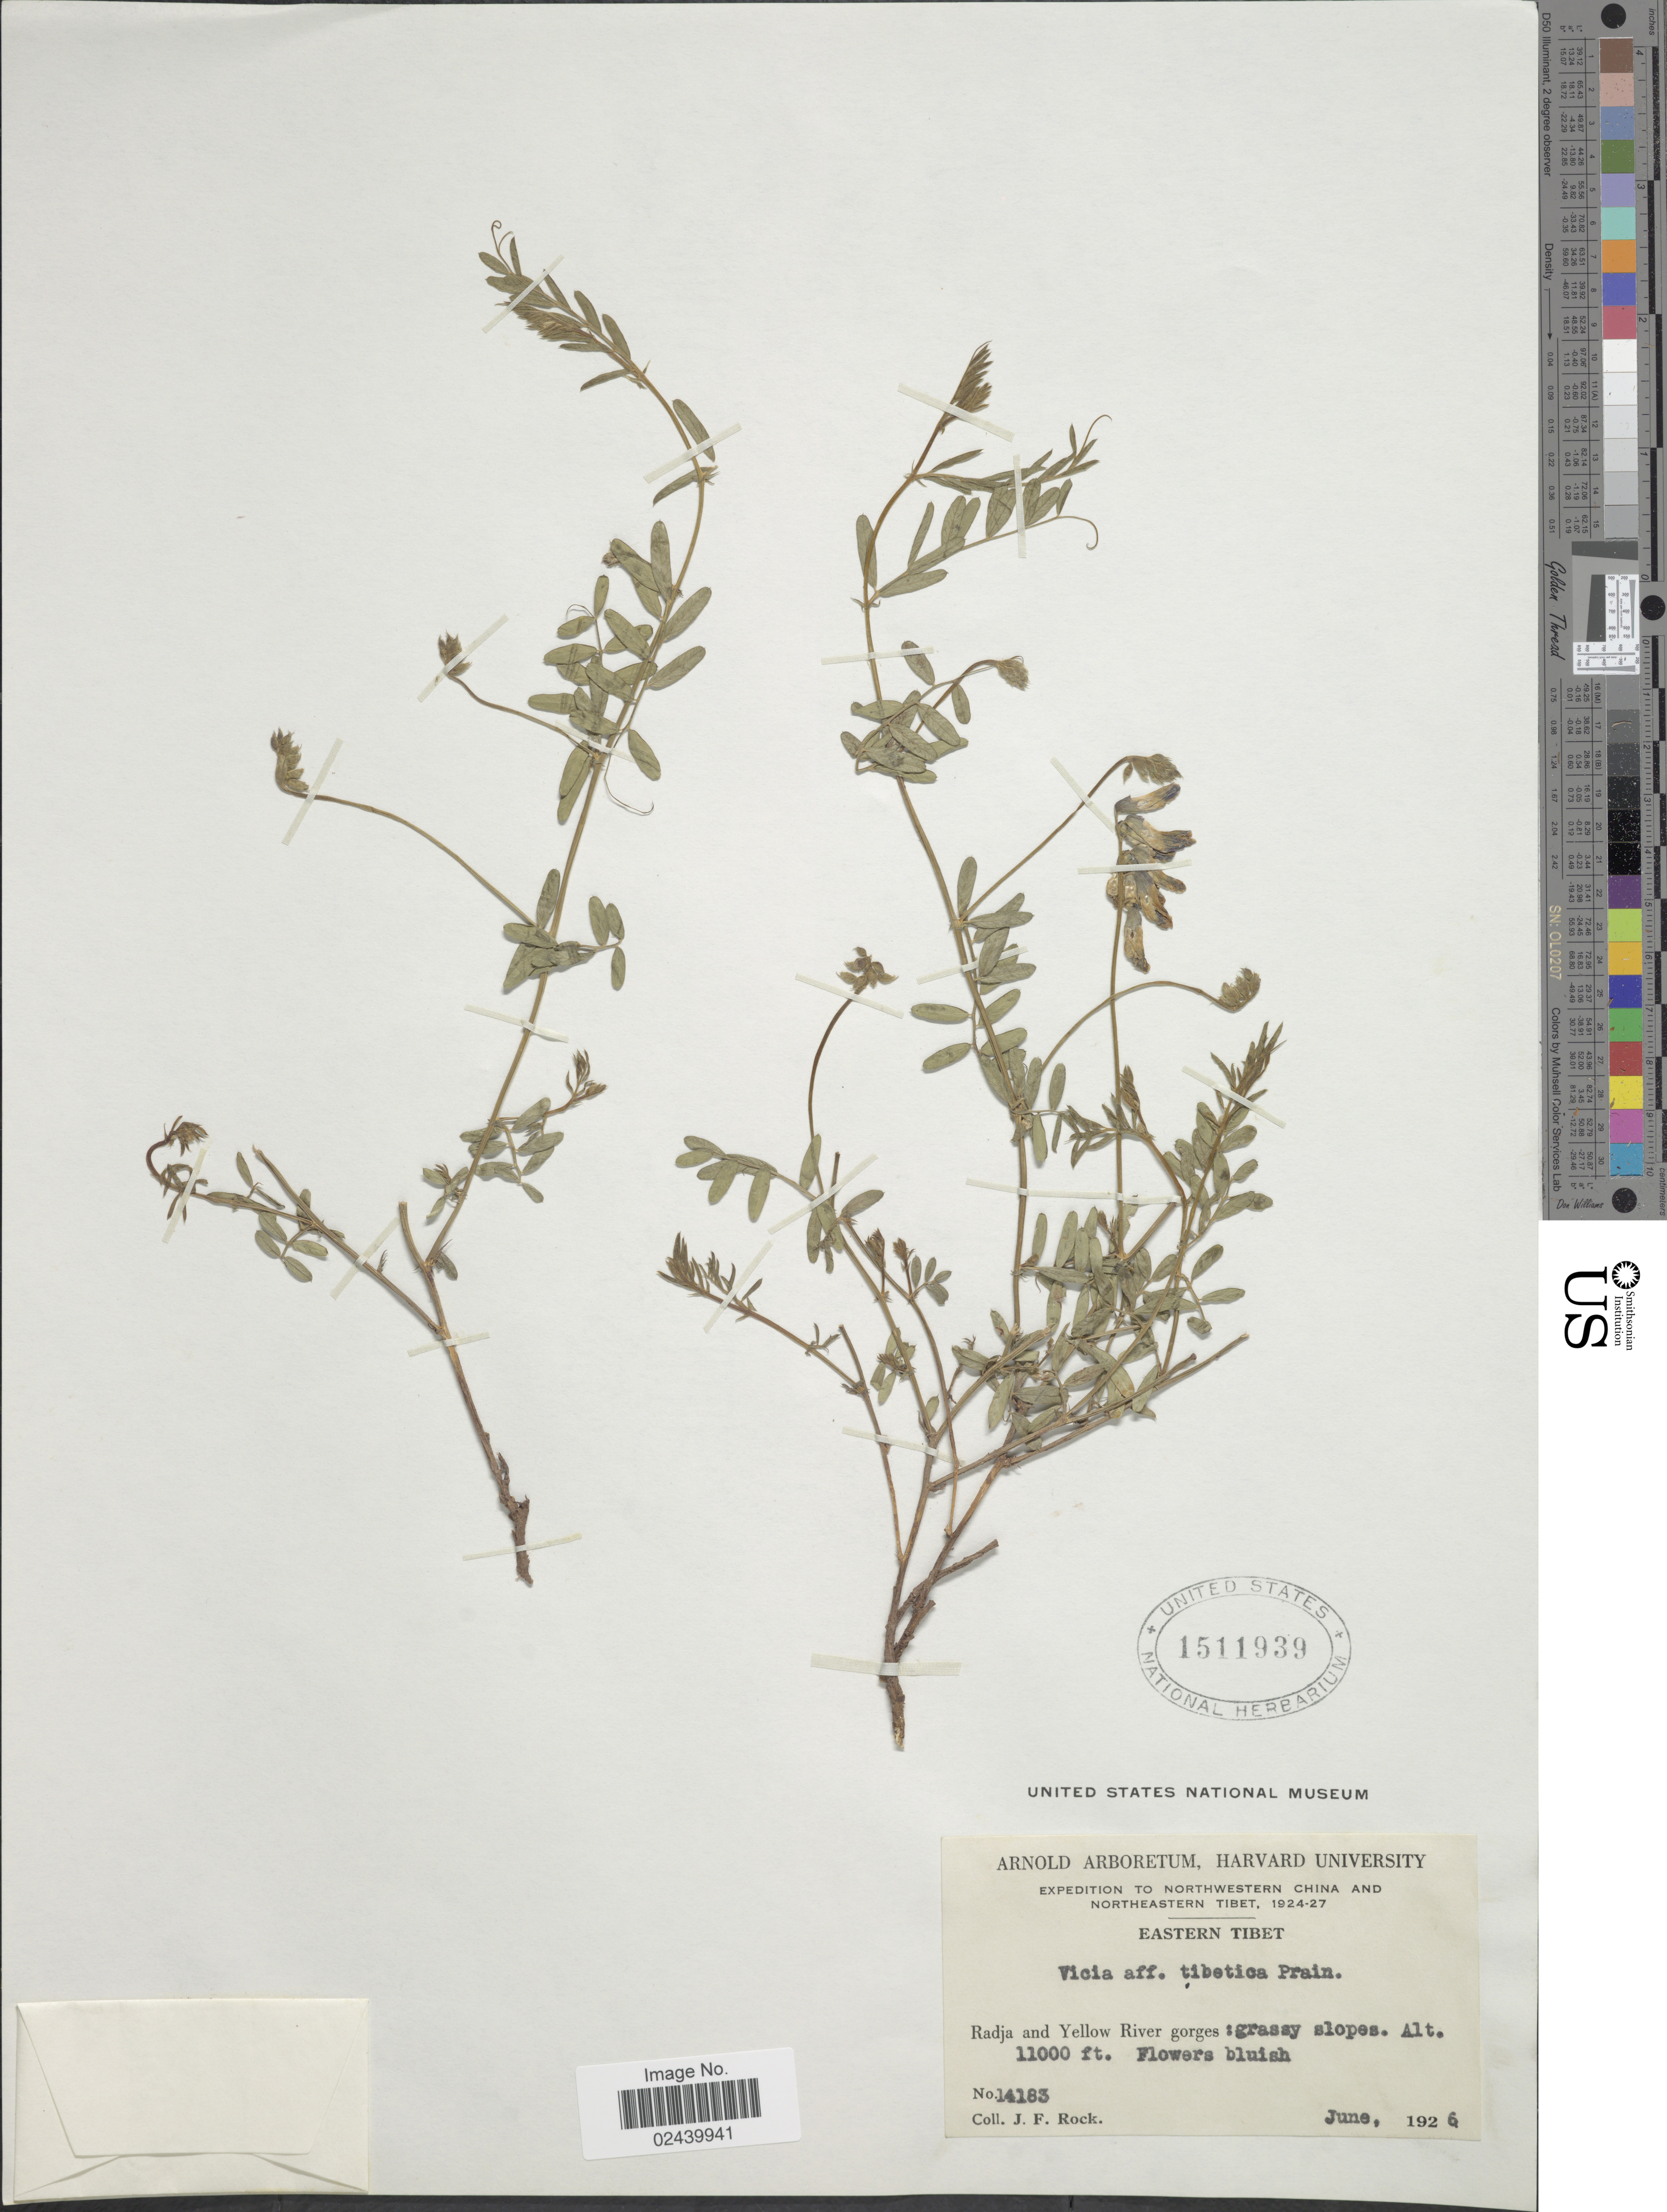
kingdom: Plantae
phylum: Tracheophyta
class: Magnoliopsida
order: Fabales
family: Fabaceae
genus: Vicia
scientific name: Vicia tibetica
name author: C.E.C. Fisch.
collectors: J. Rock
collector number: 14183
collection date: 1926-06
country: China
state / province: Xizang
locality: Eastern Tibet. Radja and Yellow River gorges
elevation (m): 3353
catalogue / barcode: US 1511939